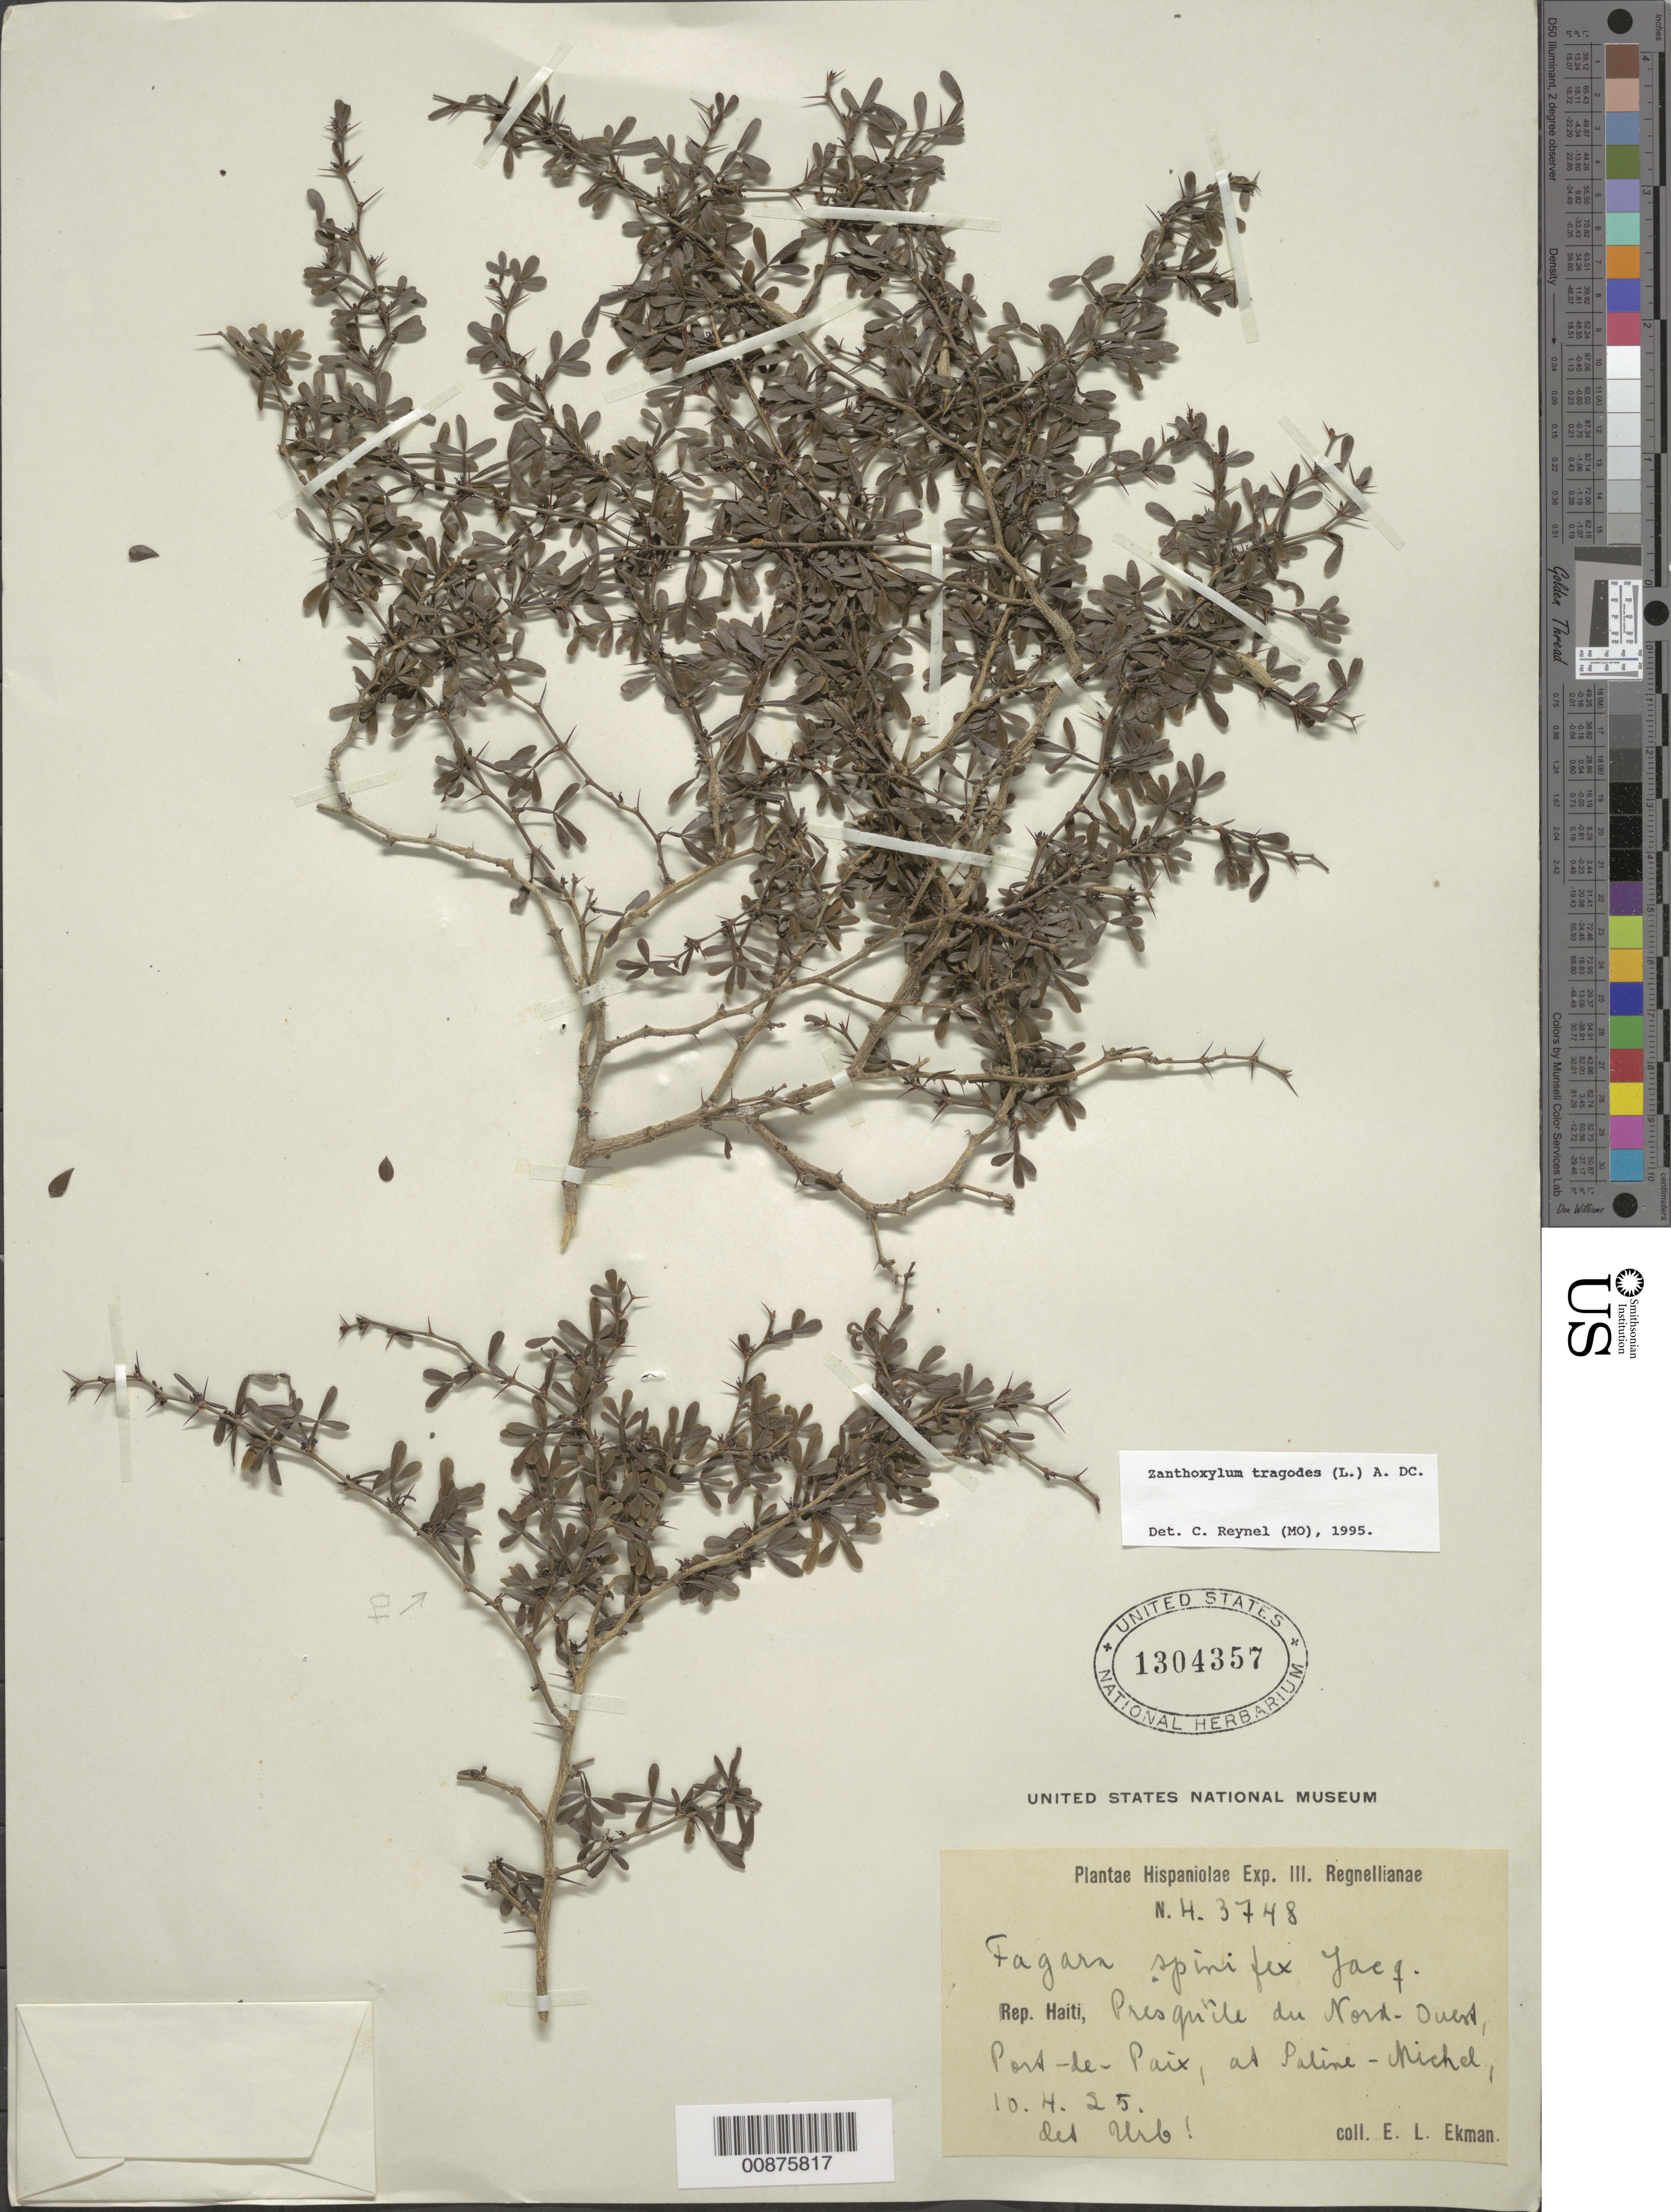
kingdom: Plantae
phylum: Tracheophyta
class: Magnoliopsida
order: Sapindales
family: Rutaceae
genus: Zanthoxylum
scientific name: Zanthoxylum tragodes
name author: (L.) DC.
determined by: Reynel, Carlos A., (MO), Missouri Botanical Garden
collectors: E. L. Ekman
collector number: H 3748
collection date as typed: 10 Apr 1925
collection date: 1925-04-10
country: Haiti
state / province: Nord-Ouest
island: Hispaniola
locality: Port de Paix, at Saline Michel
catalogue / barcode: US 1304357